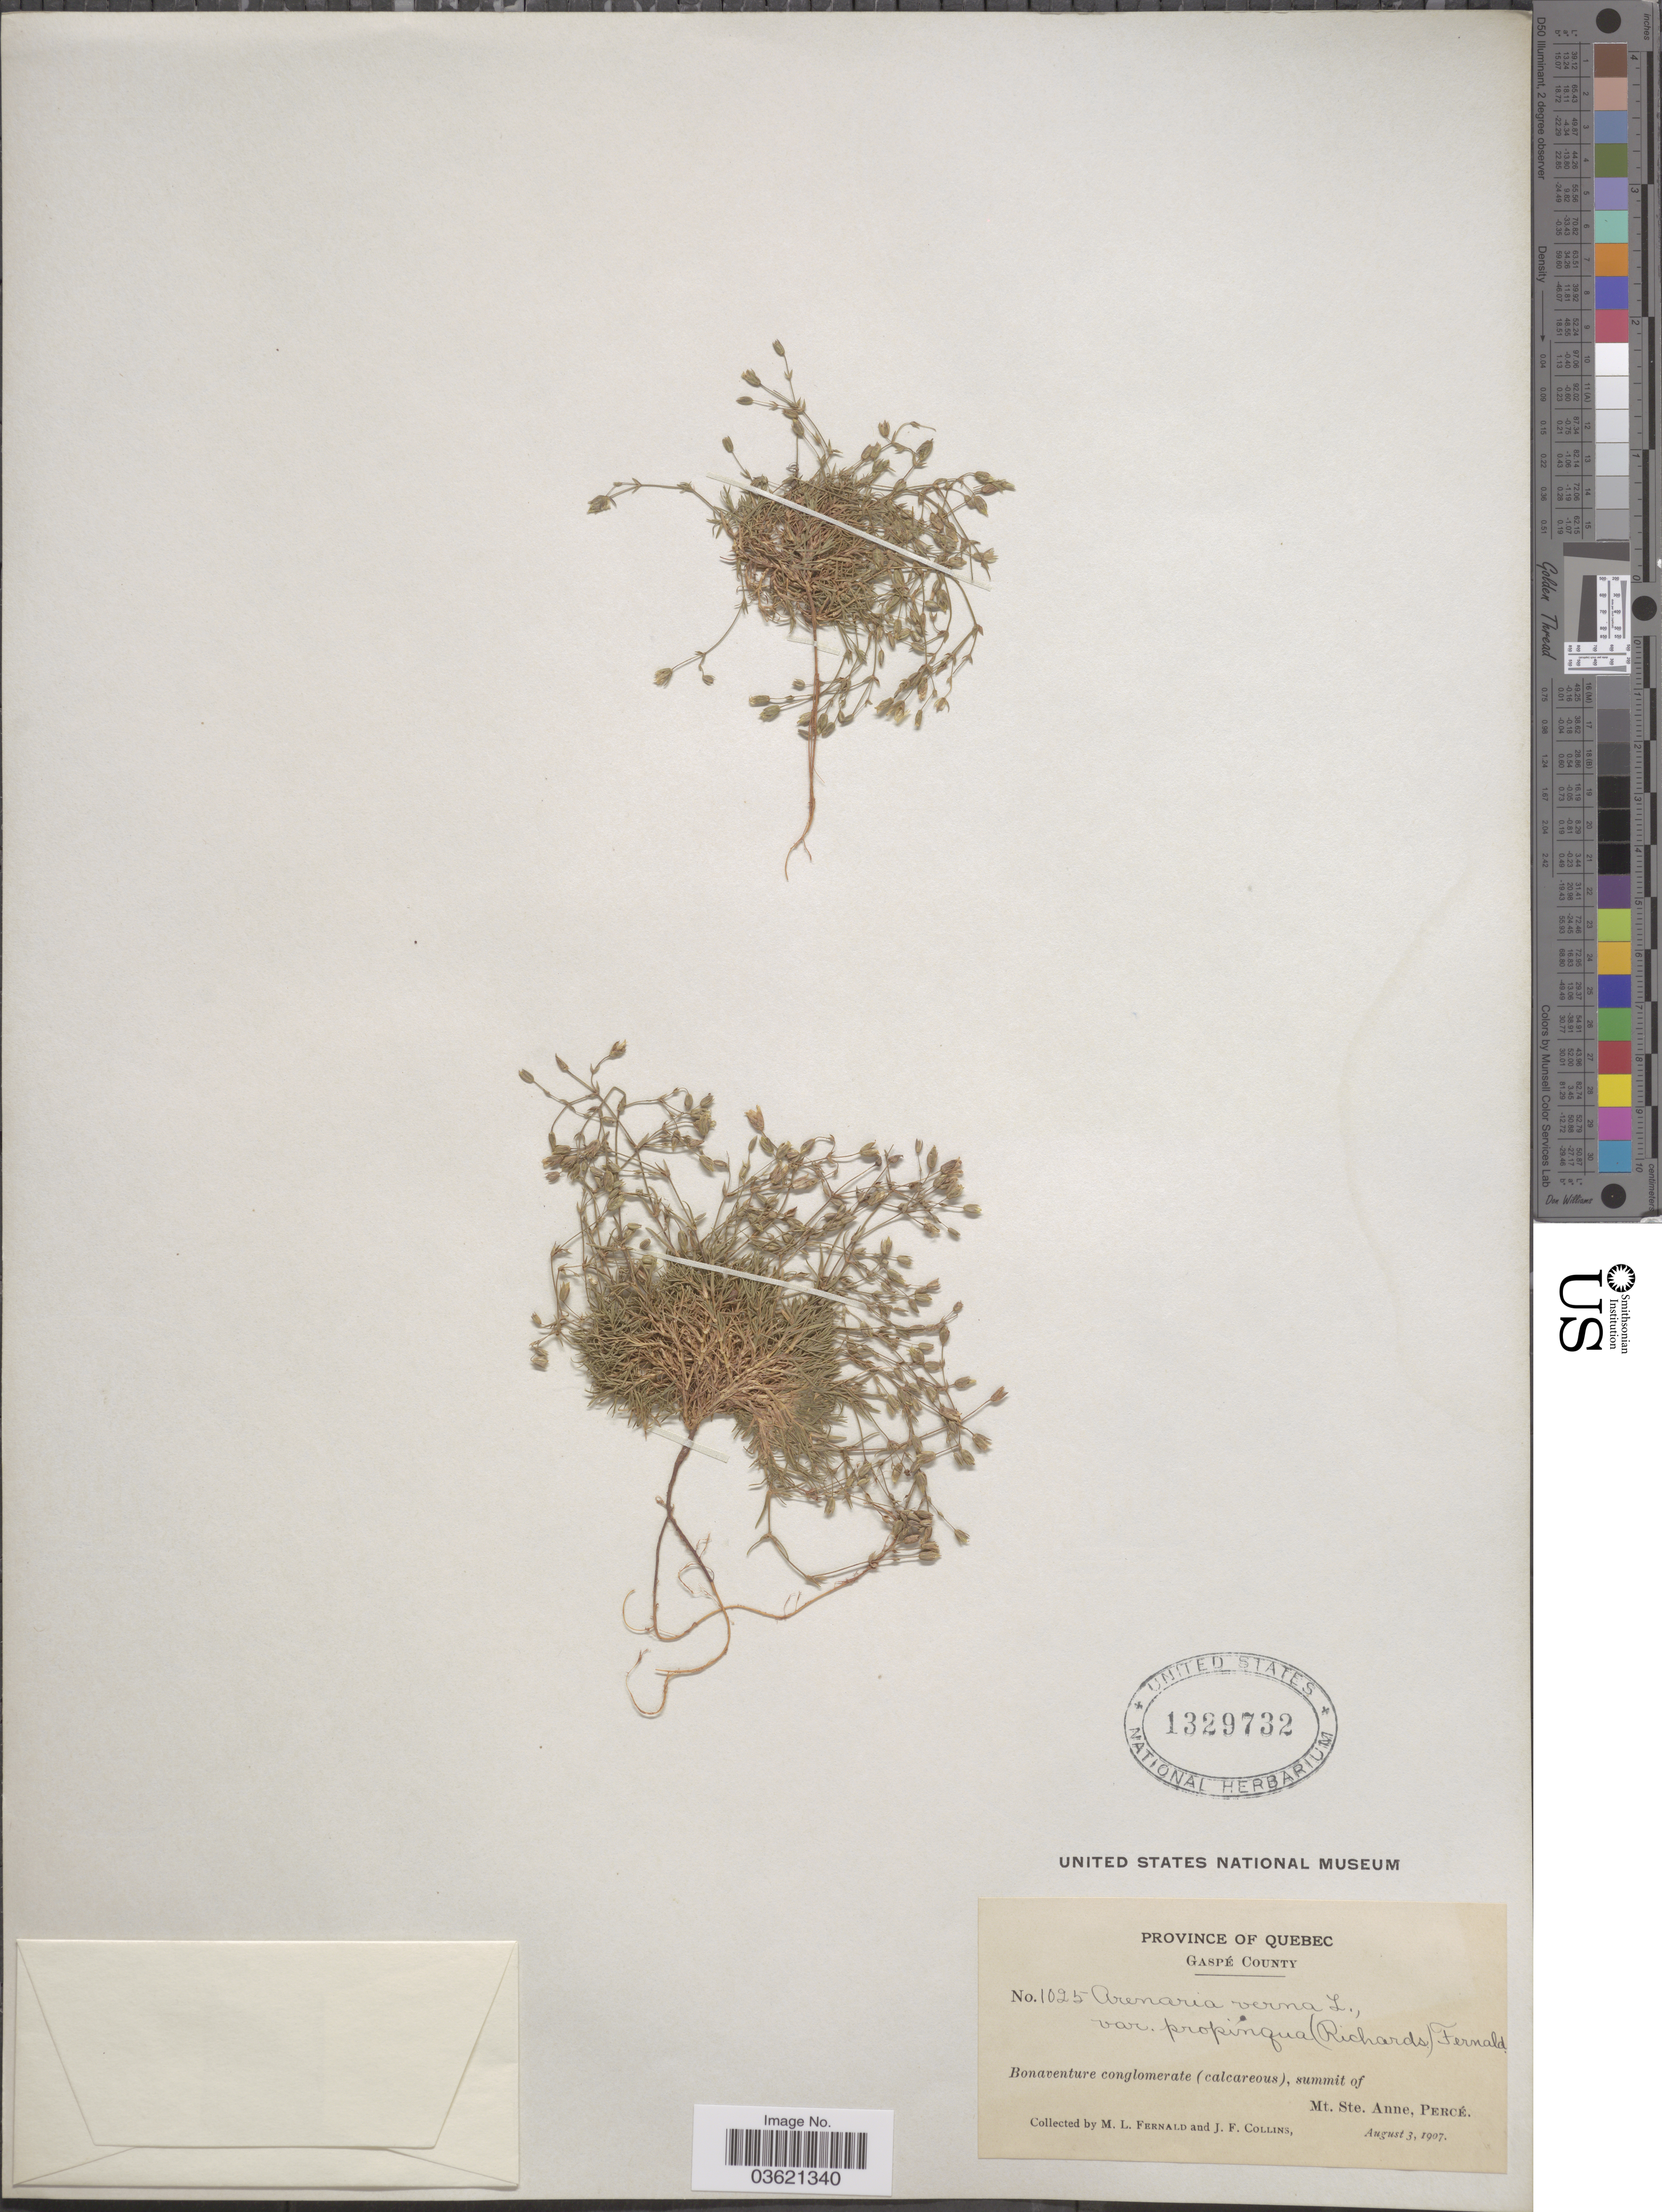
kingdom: Plantae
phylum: Tracheophyta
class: Magnoliopsida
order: Caryophyllales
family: Caryophyllaceae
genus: Arenaria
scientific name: Arenaria verna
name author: L.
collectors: M. L. Fernald & J. Collins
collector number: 1025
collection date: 1907-08-03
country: Canada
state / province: Quebec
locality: Gaspé County. Summit of Mt. Ste. Anne, Percé.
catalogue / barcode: US 1329732